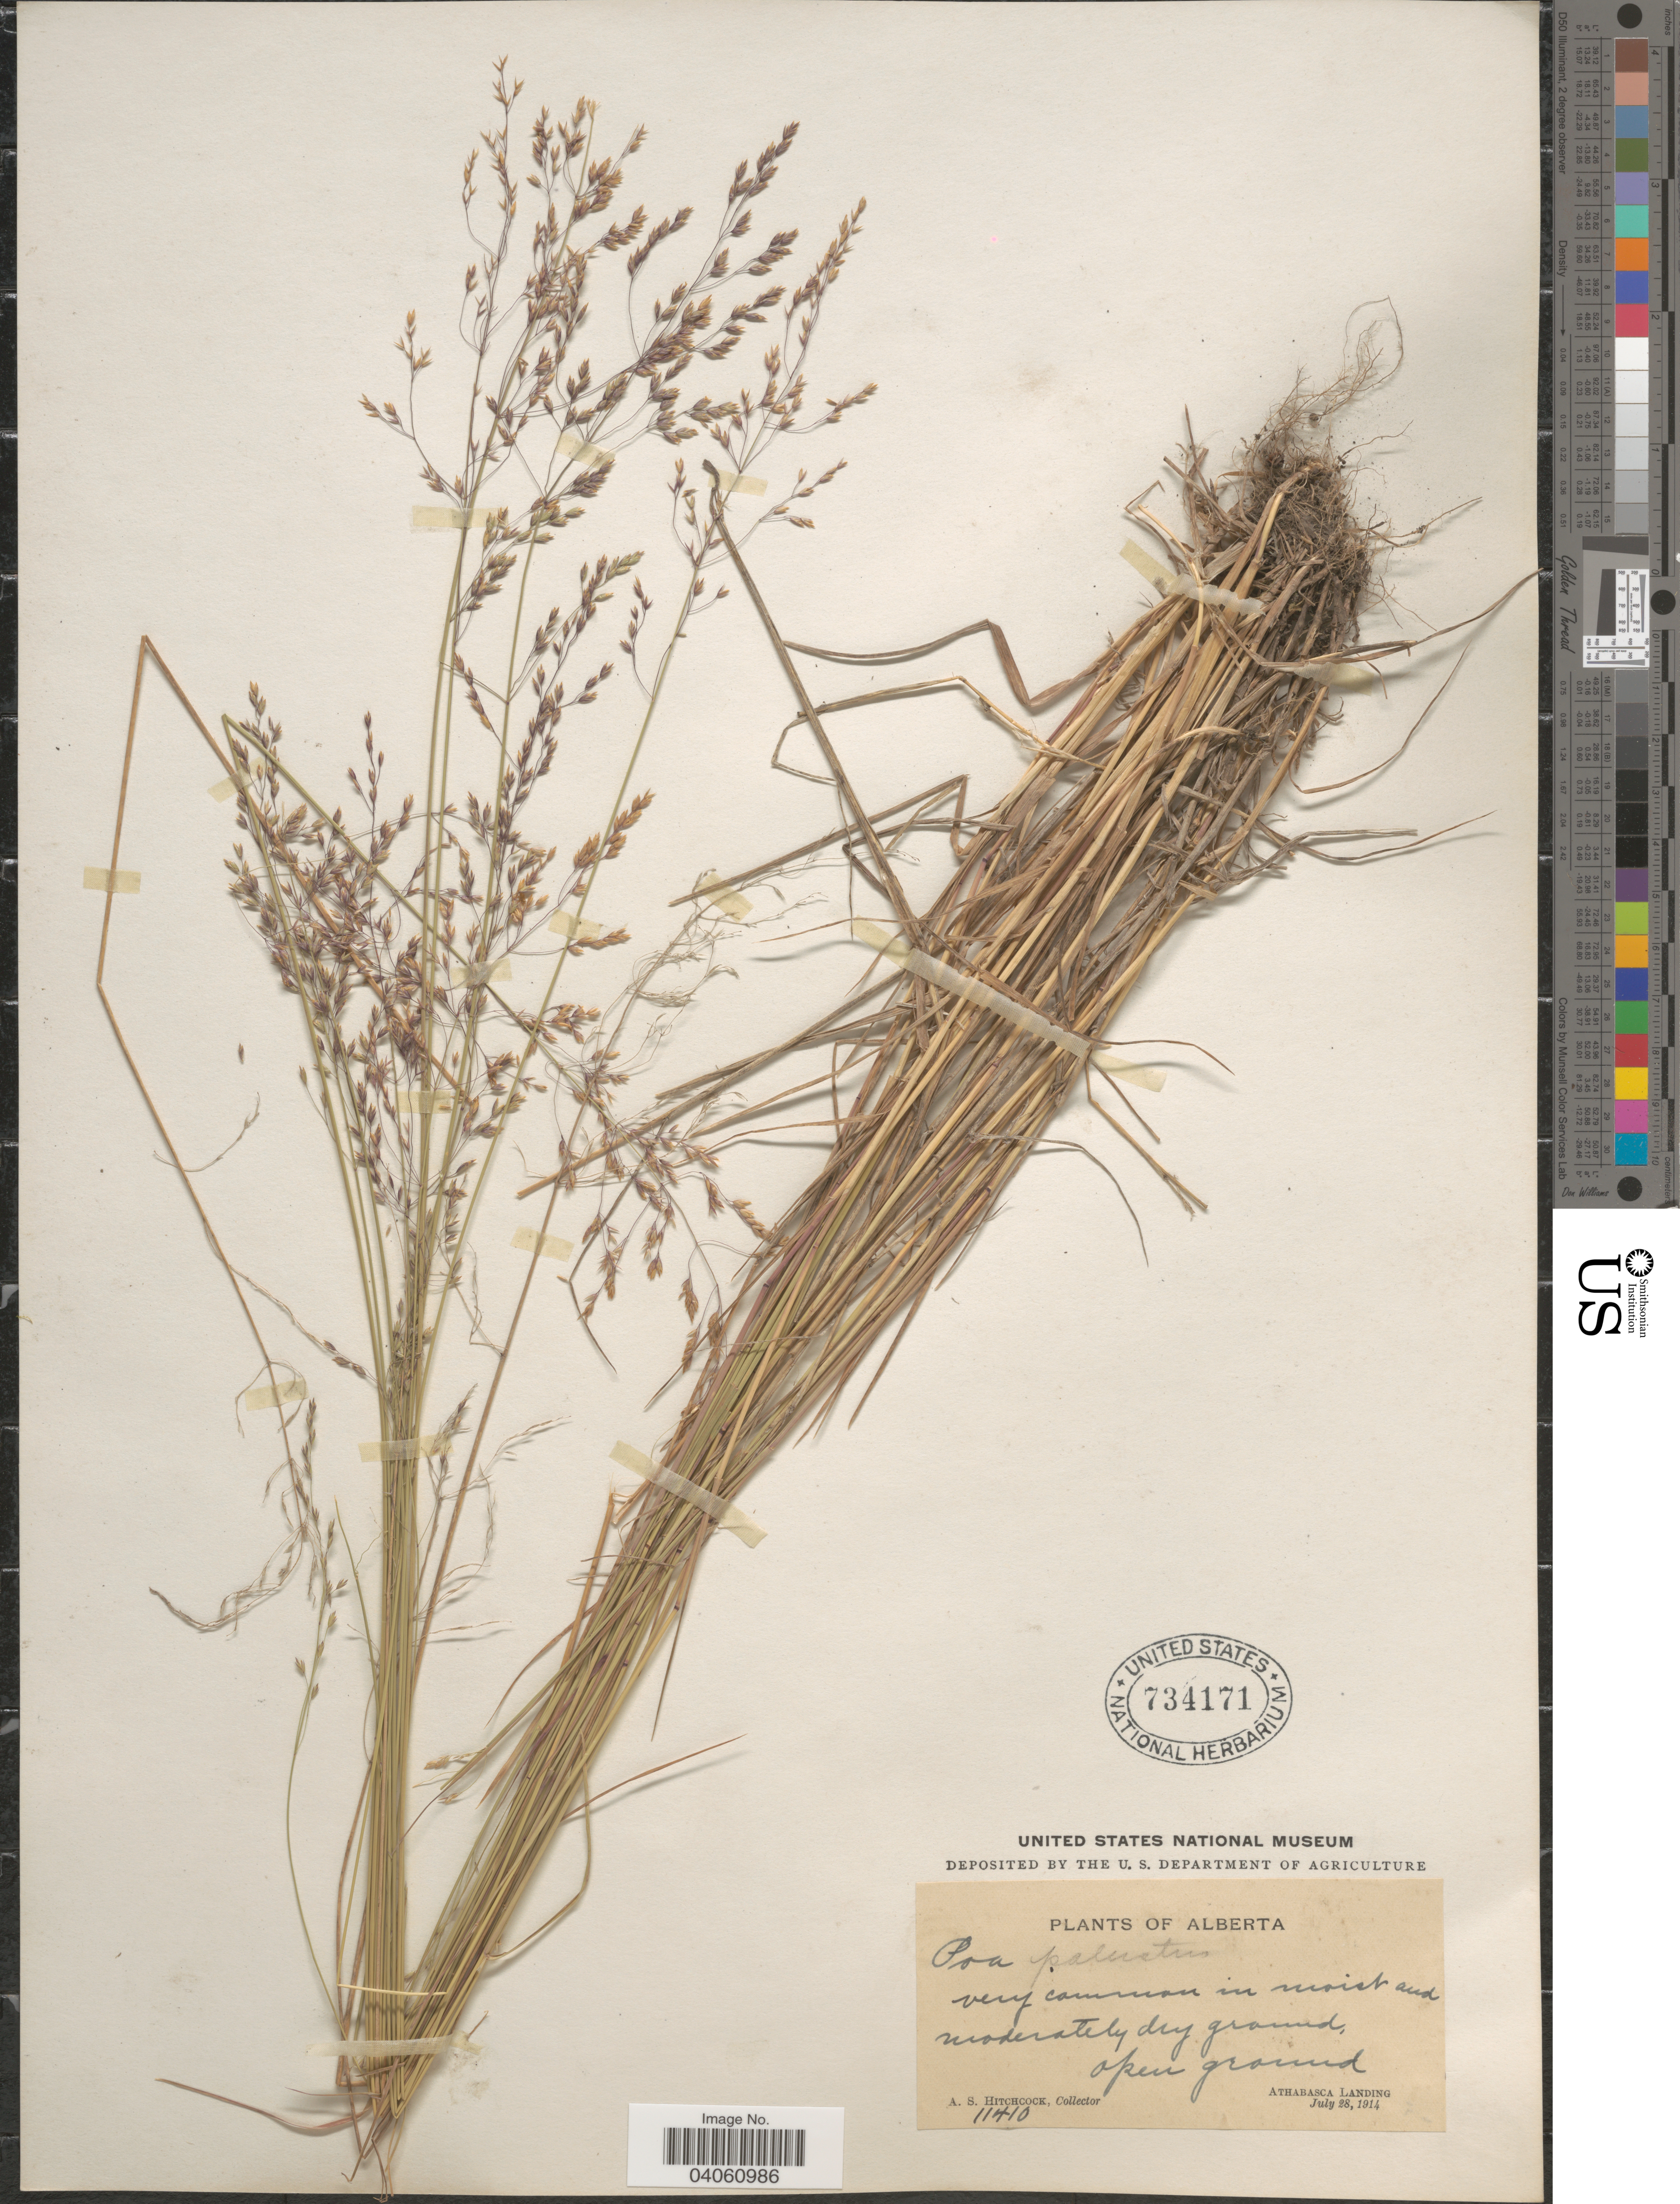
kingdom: Plantae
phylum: Tracheophyta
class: Liliopsida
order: Poales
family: Poaceae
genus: Poa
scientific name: Poa palustris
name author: L.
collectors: A. S. Hitchcock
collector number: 11410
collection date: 1914-07-28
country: Canada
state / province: Alberta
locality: Athabasca Landing.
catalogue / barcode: US 734171